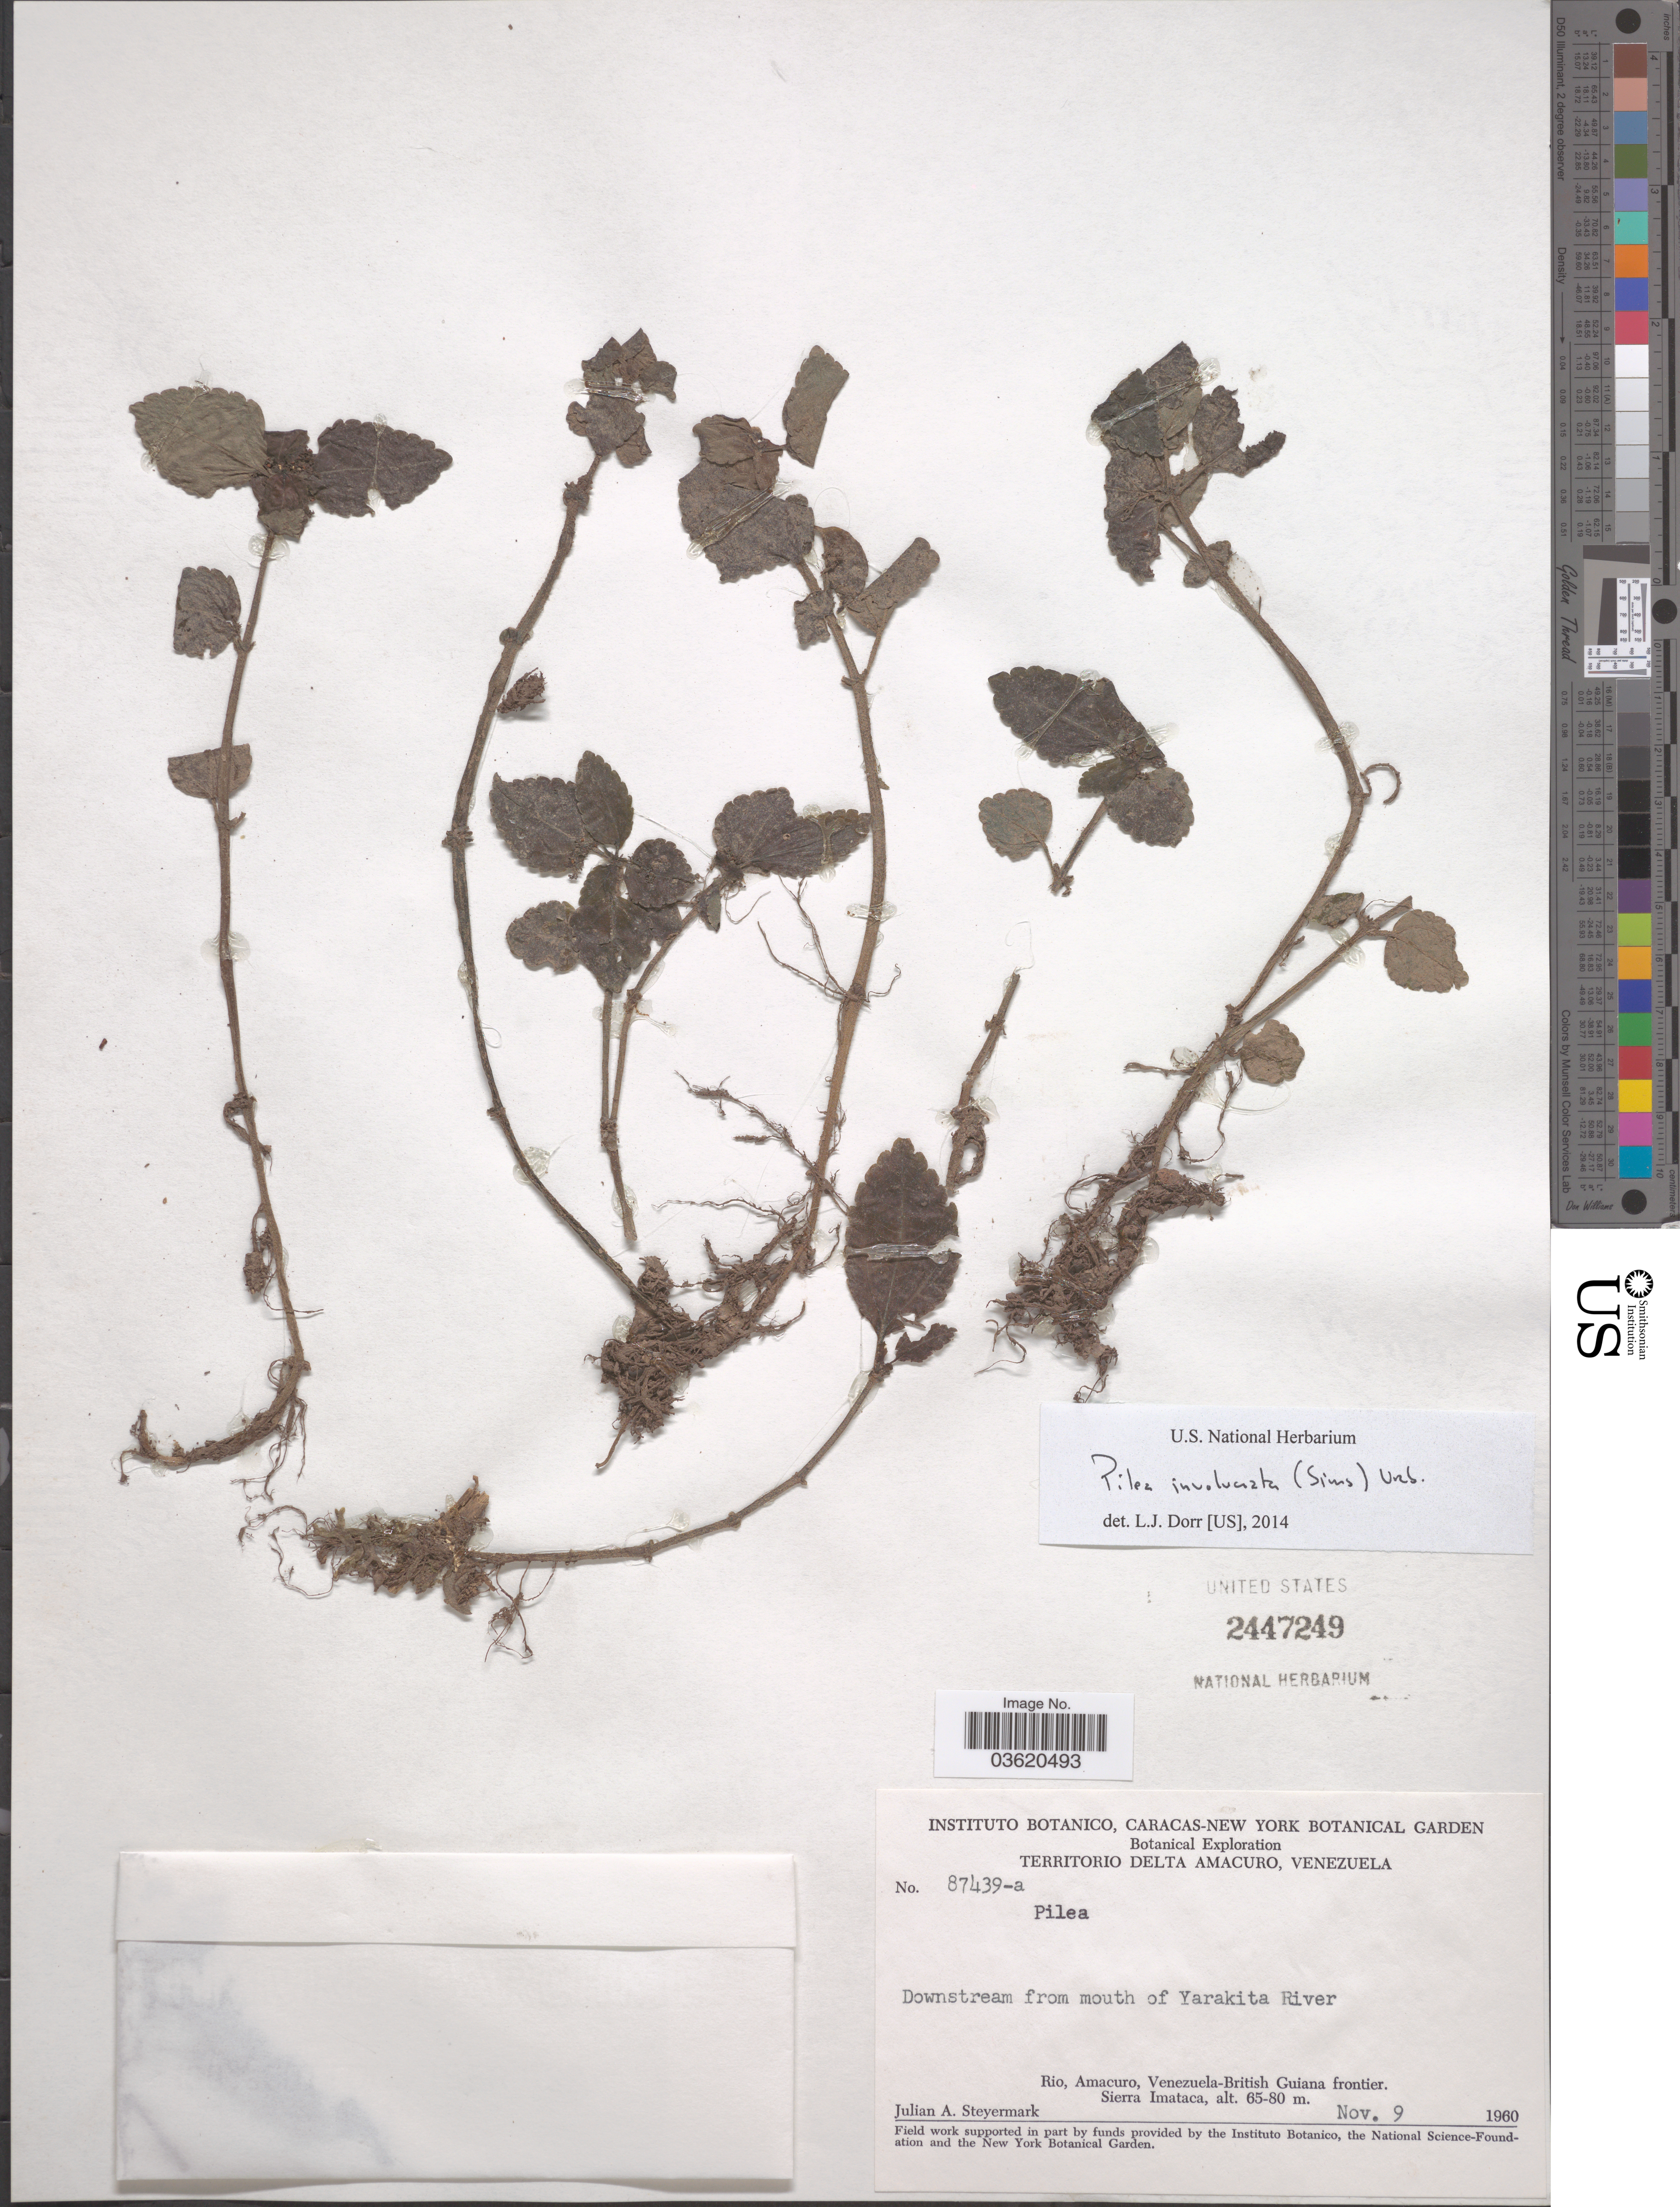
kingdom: Plantae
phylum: Tracheophyta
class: Magnoliopsida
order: Rosales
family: Urticaceae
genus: Pilea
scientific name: Pilea involucrata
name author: Urb.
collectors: J. Steyermark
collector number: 87439-a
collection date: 1960-11-09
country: Venezuela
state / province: Delta Amacuro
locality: Territorio Delta Amacuro. Rio, Amacuro, Venezuela-British Guiana frontier. Sierra Imataca.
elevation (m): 65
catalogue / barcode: US 2447249